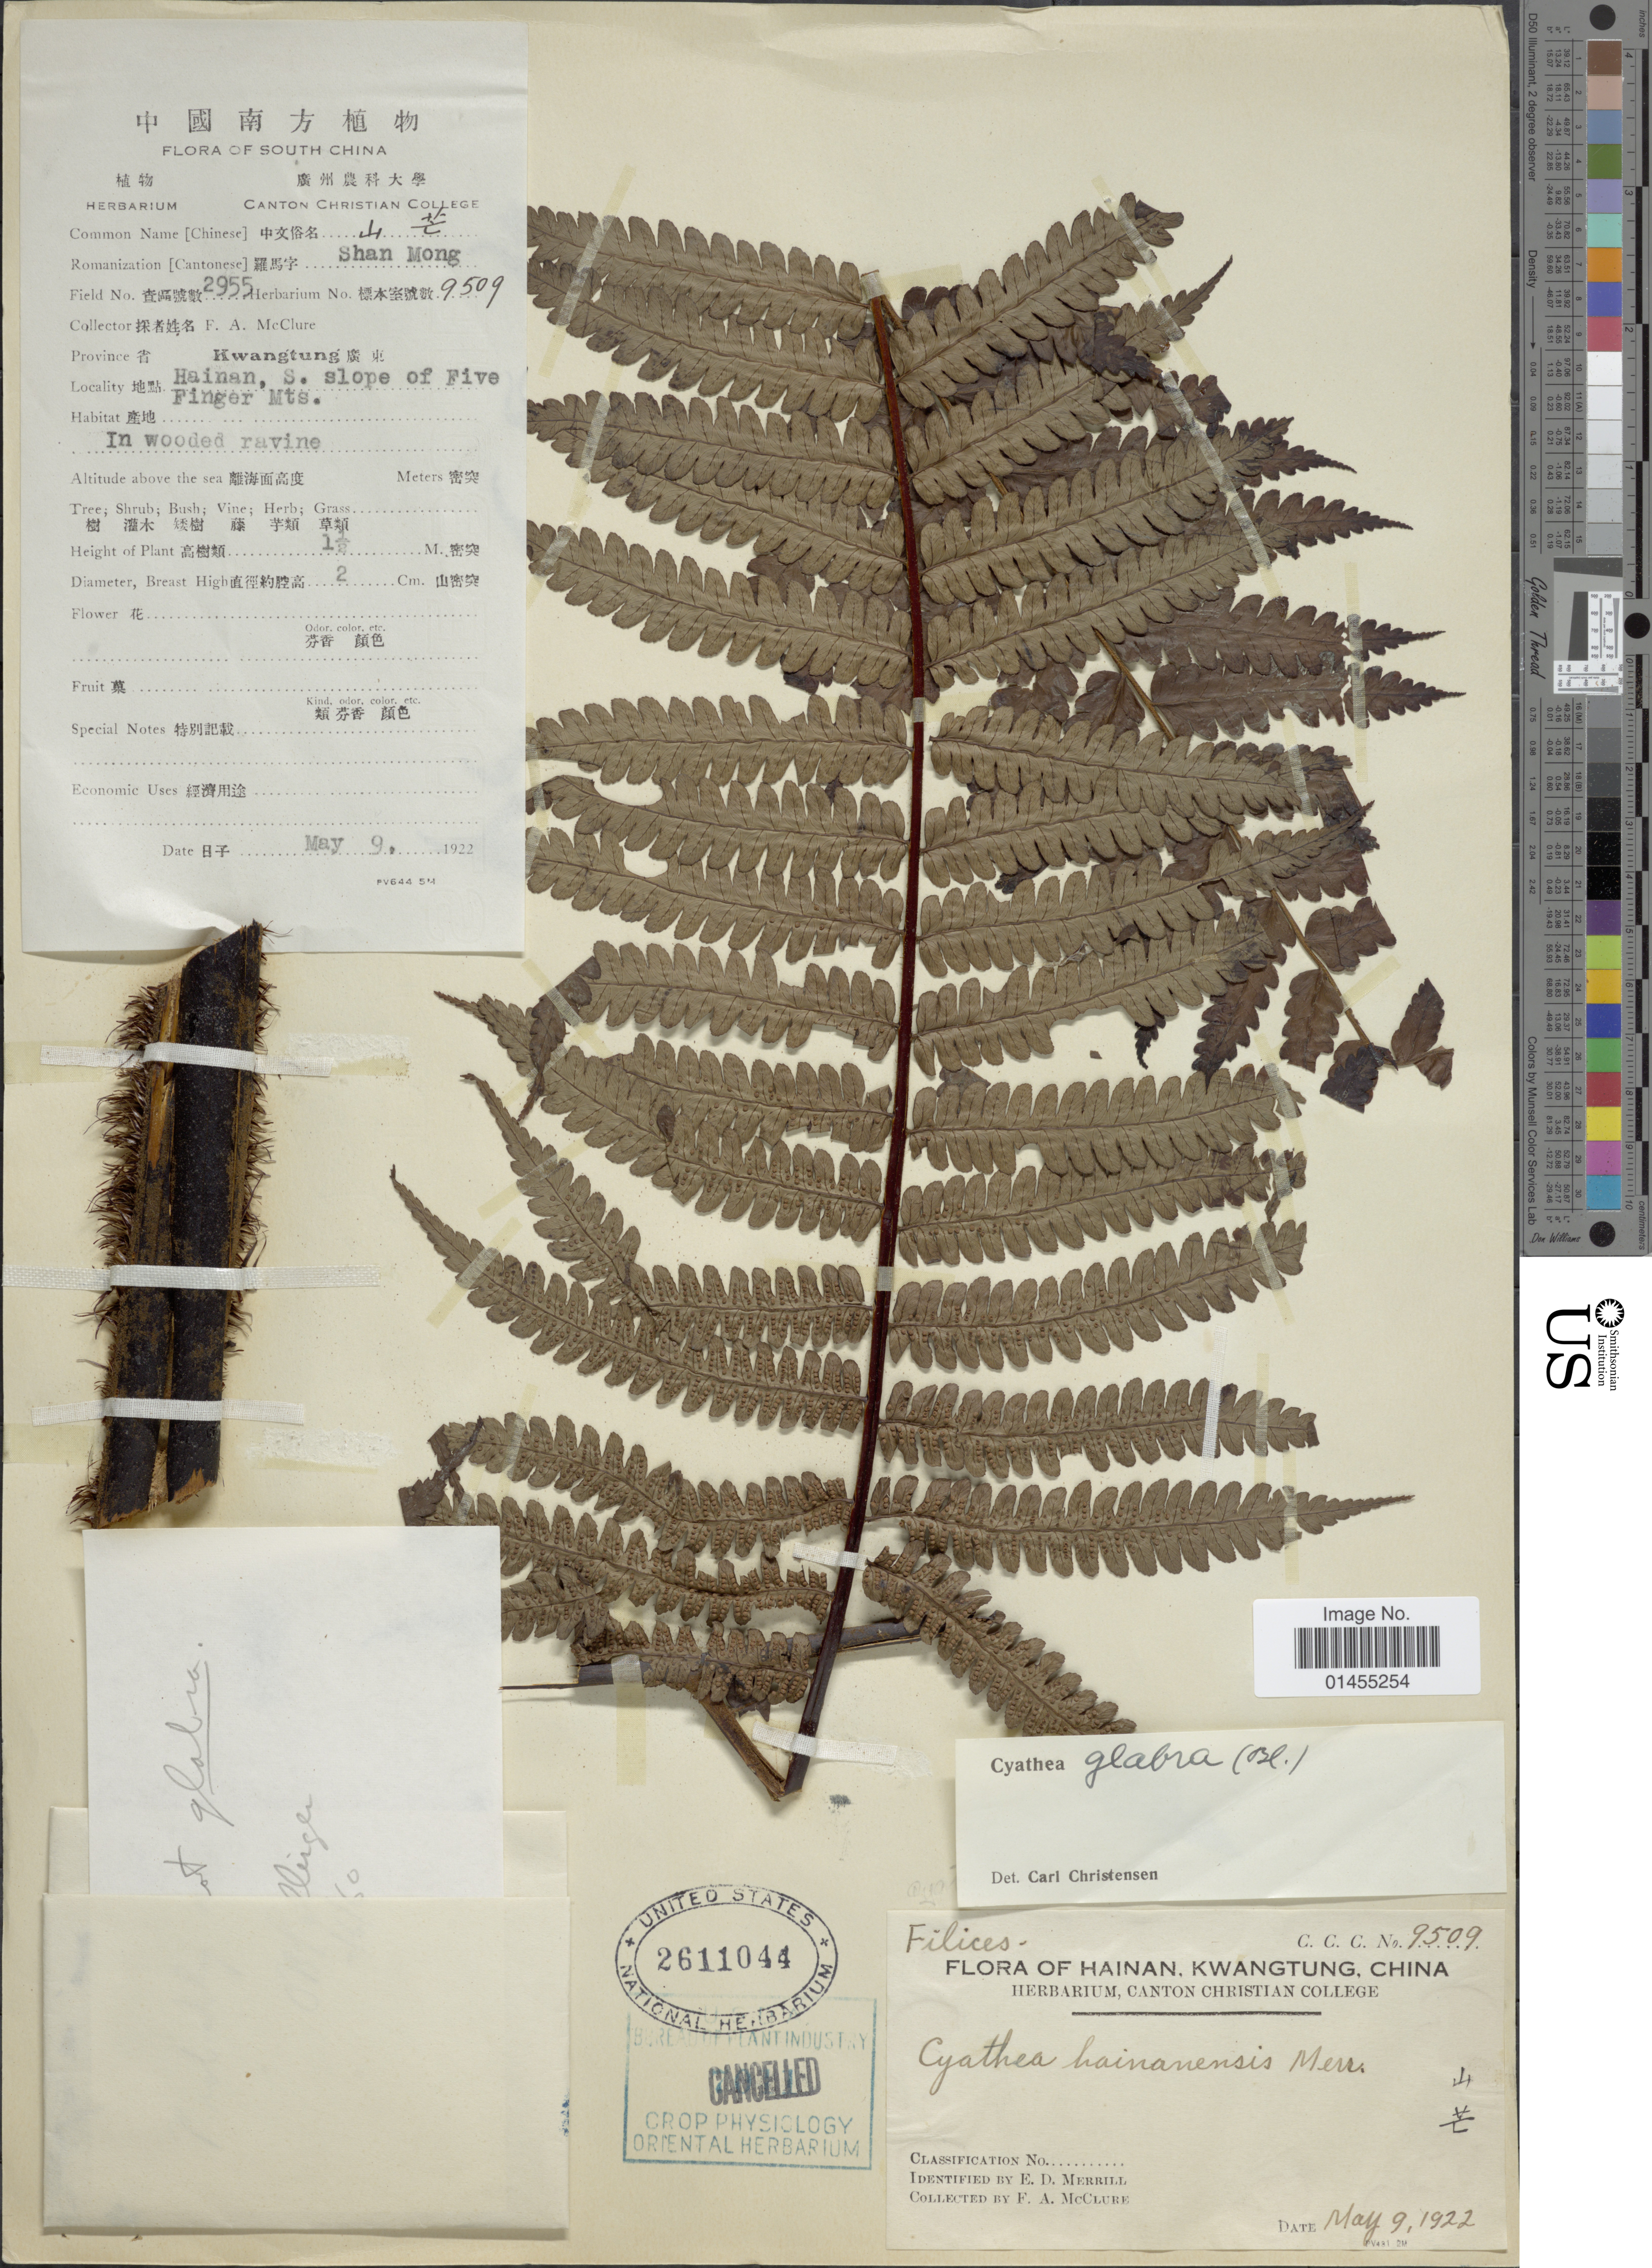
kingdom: Plantae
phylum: Tracheophyta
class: Polypodiopsida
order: Cyatheales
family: Cyatheaceae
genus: Alsophila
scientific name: Alsophila glabra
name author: (Blume) Hook.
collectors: F. A. McClure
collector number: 2955/9509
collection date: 1922-05-09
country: China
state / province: Guangdong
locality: Kwangtung, South China, Hainan, S. slope Five Finger Mts.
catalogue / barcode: US 2611044